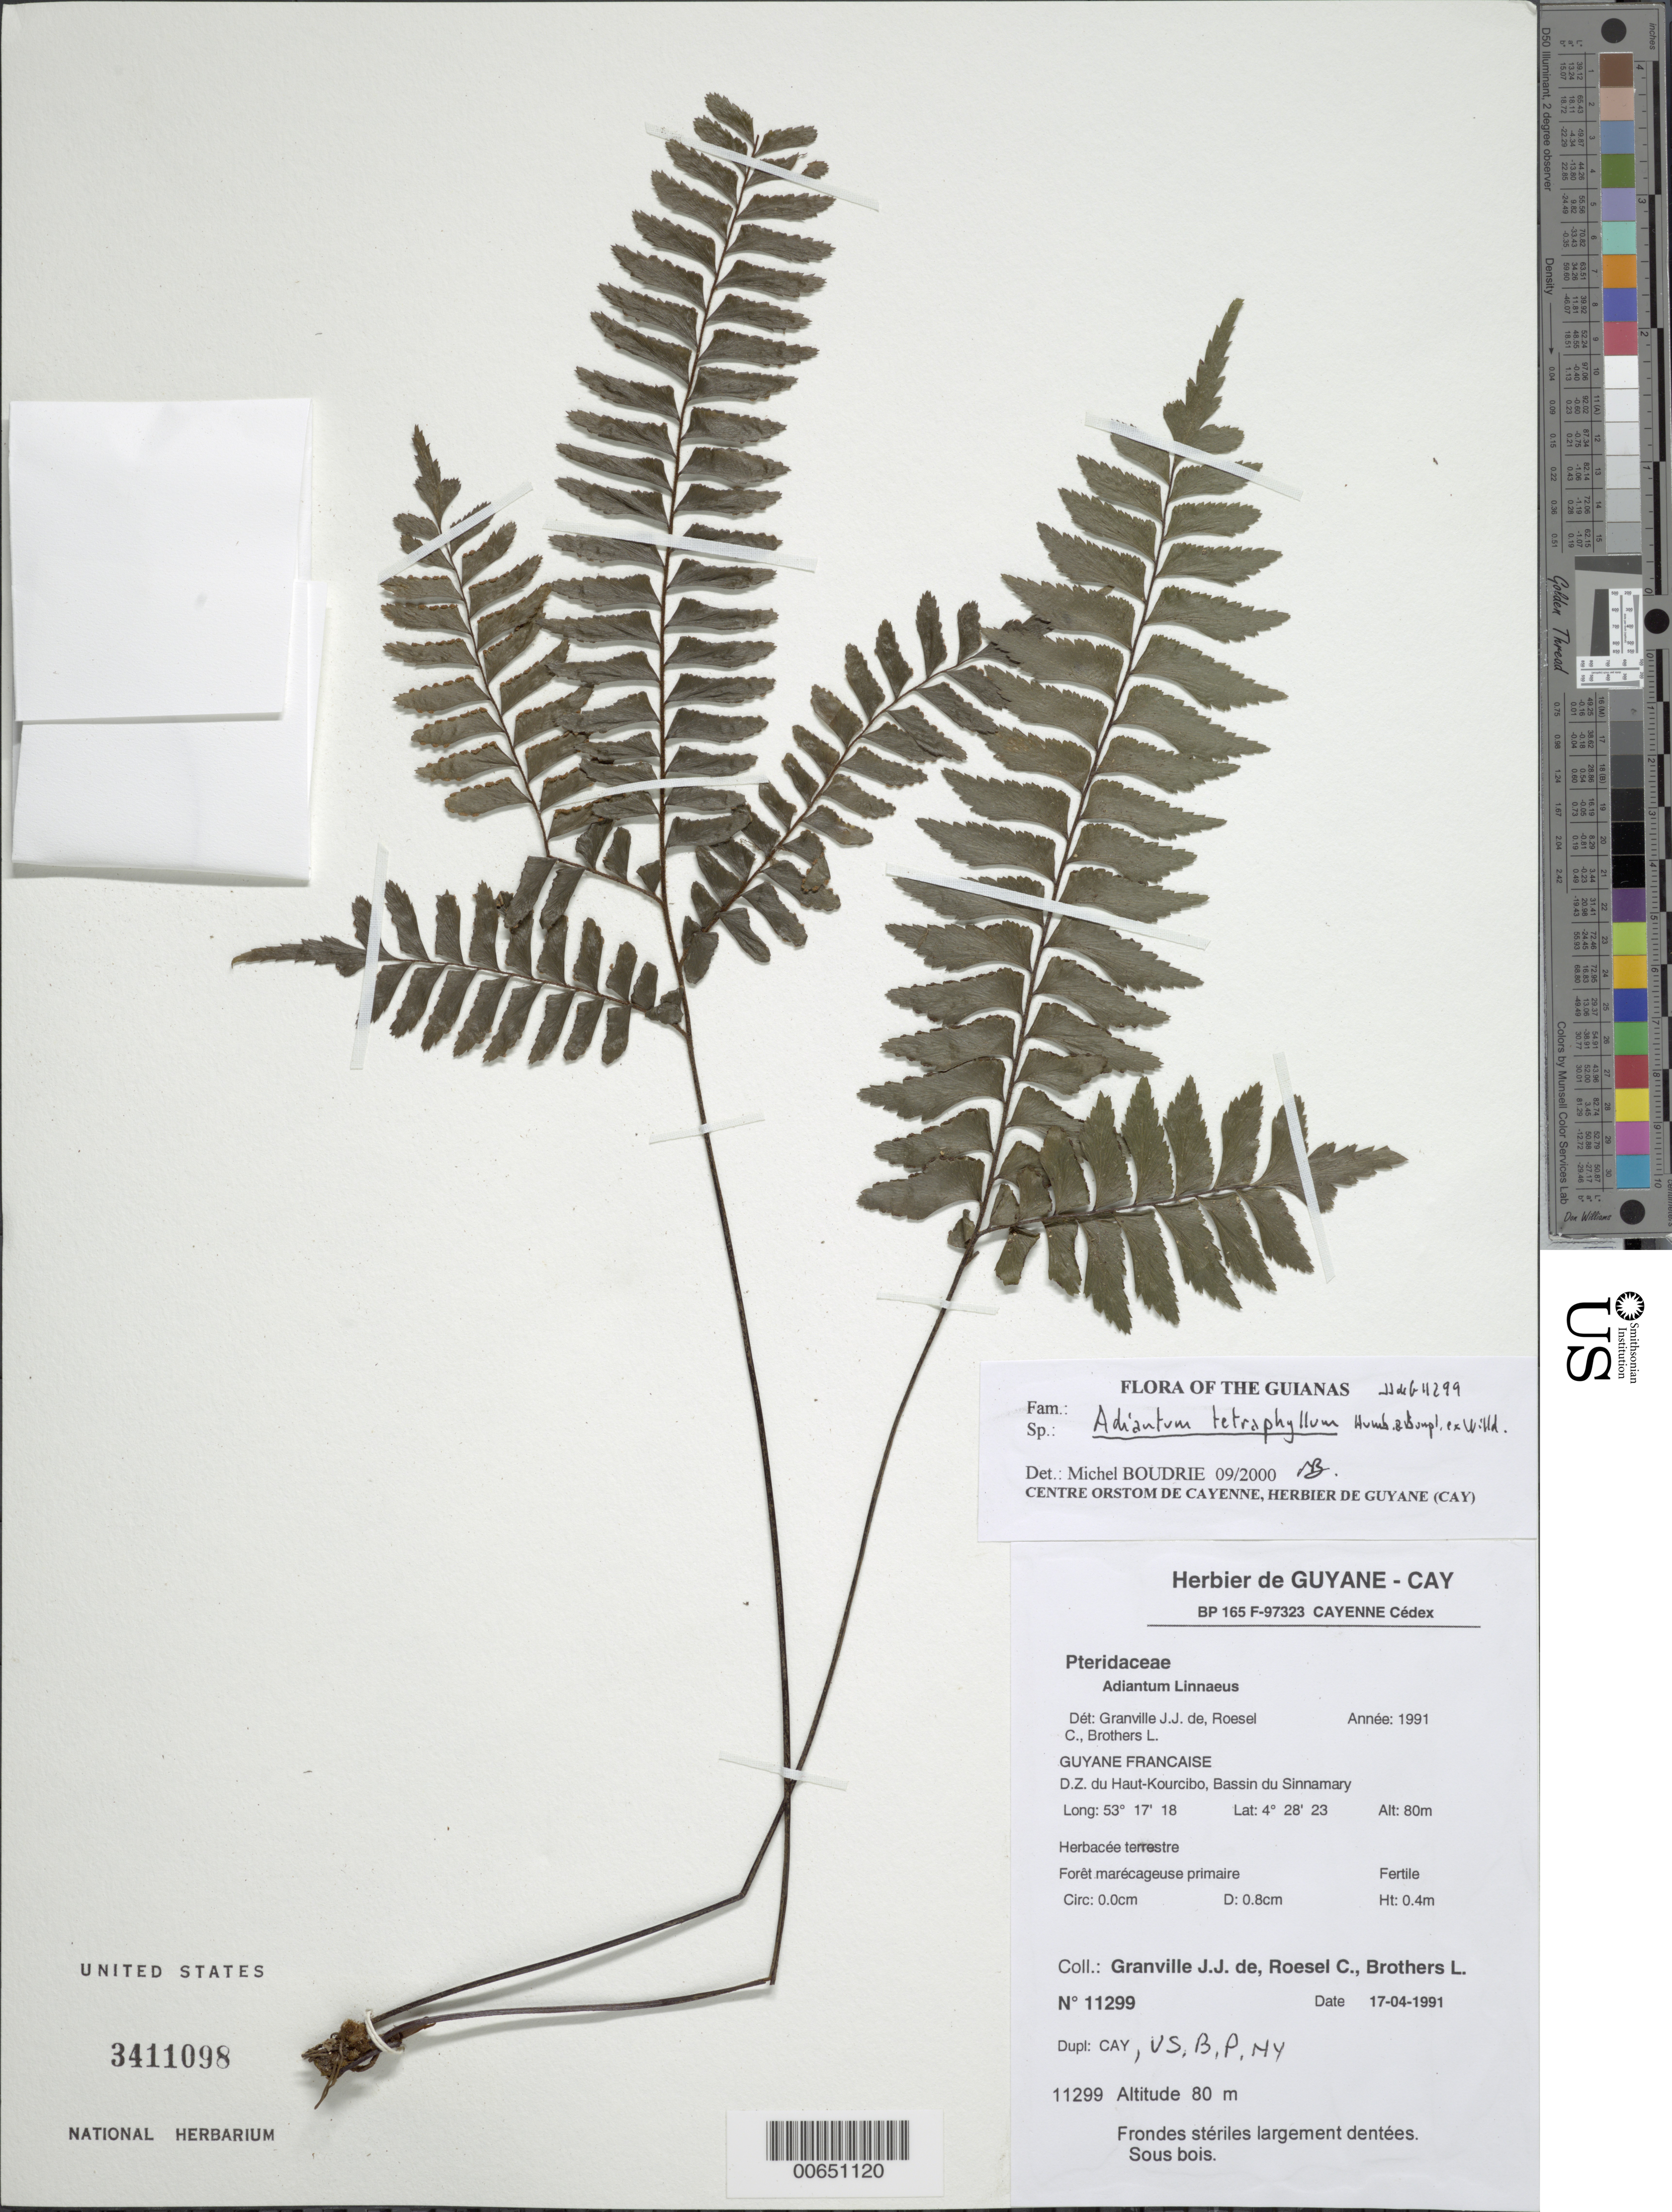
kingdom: Plantae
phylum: Tracheophyta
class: Polypodiopsida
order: Polypodiales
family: Pteridaceae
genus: Adiantum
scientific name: Adiantum tetraphyllum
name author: Humb. & Bonpl. ex Willd.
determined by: Boudrie, M.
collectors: J.-J. de Granville, C. S. Roesel & L. Brothers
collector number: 11299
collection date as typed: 17-Apr-91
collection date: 1991-04-17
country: French Guiana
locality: D.Z. du Haut-Kourcibo, Bassin du Sinnamary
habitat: Forét marécageuse primaire, sous bois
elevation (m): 80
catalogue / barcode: US 3411098